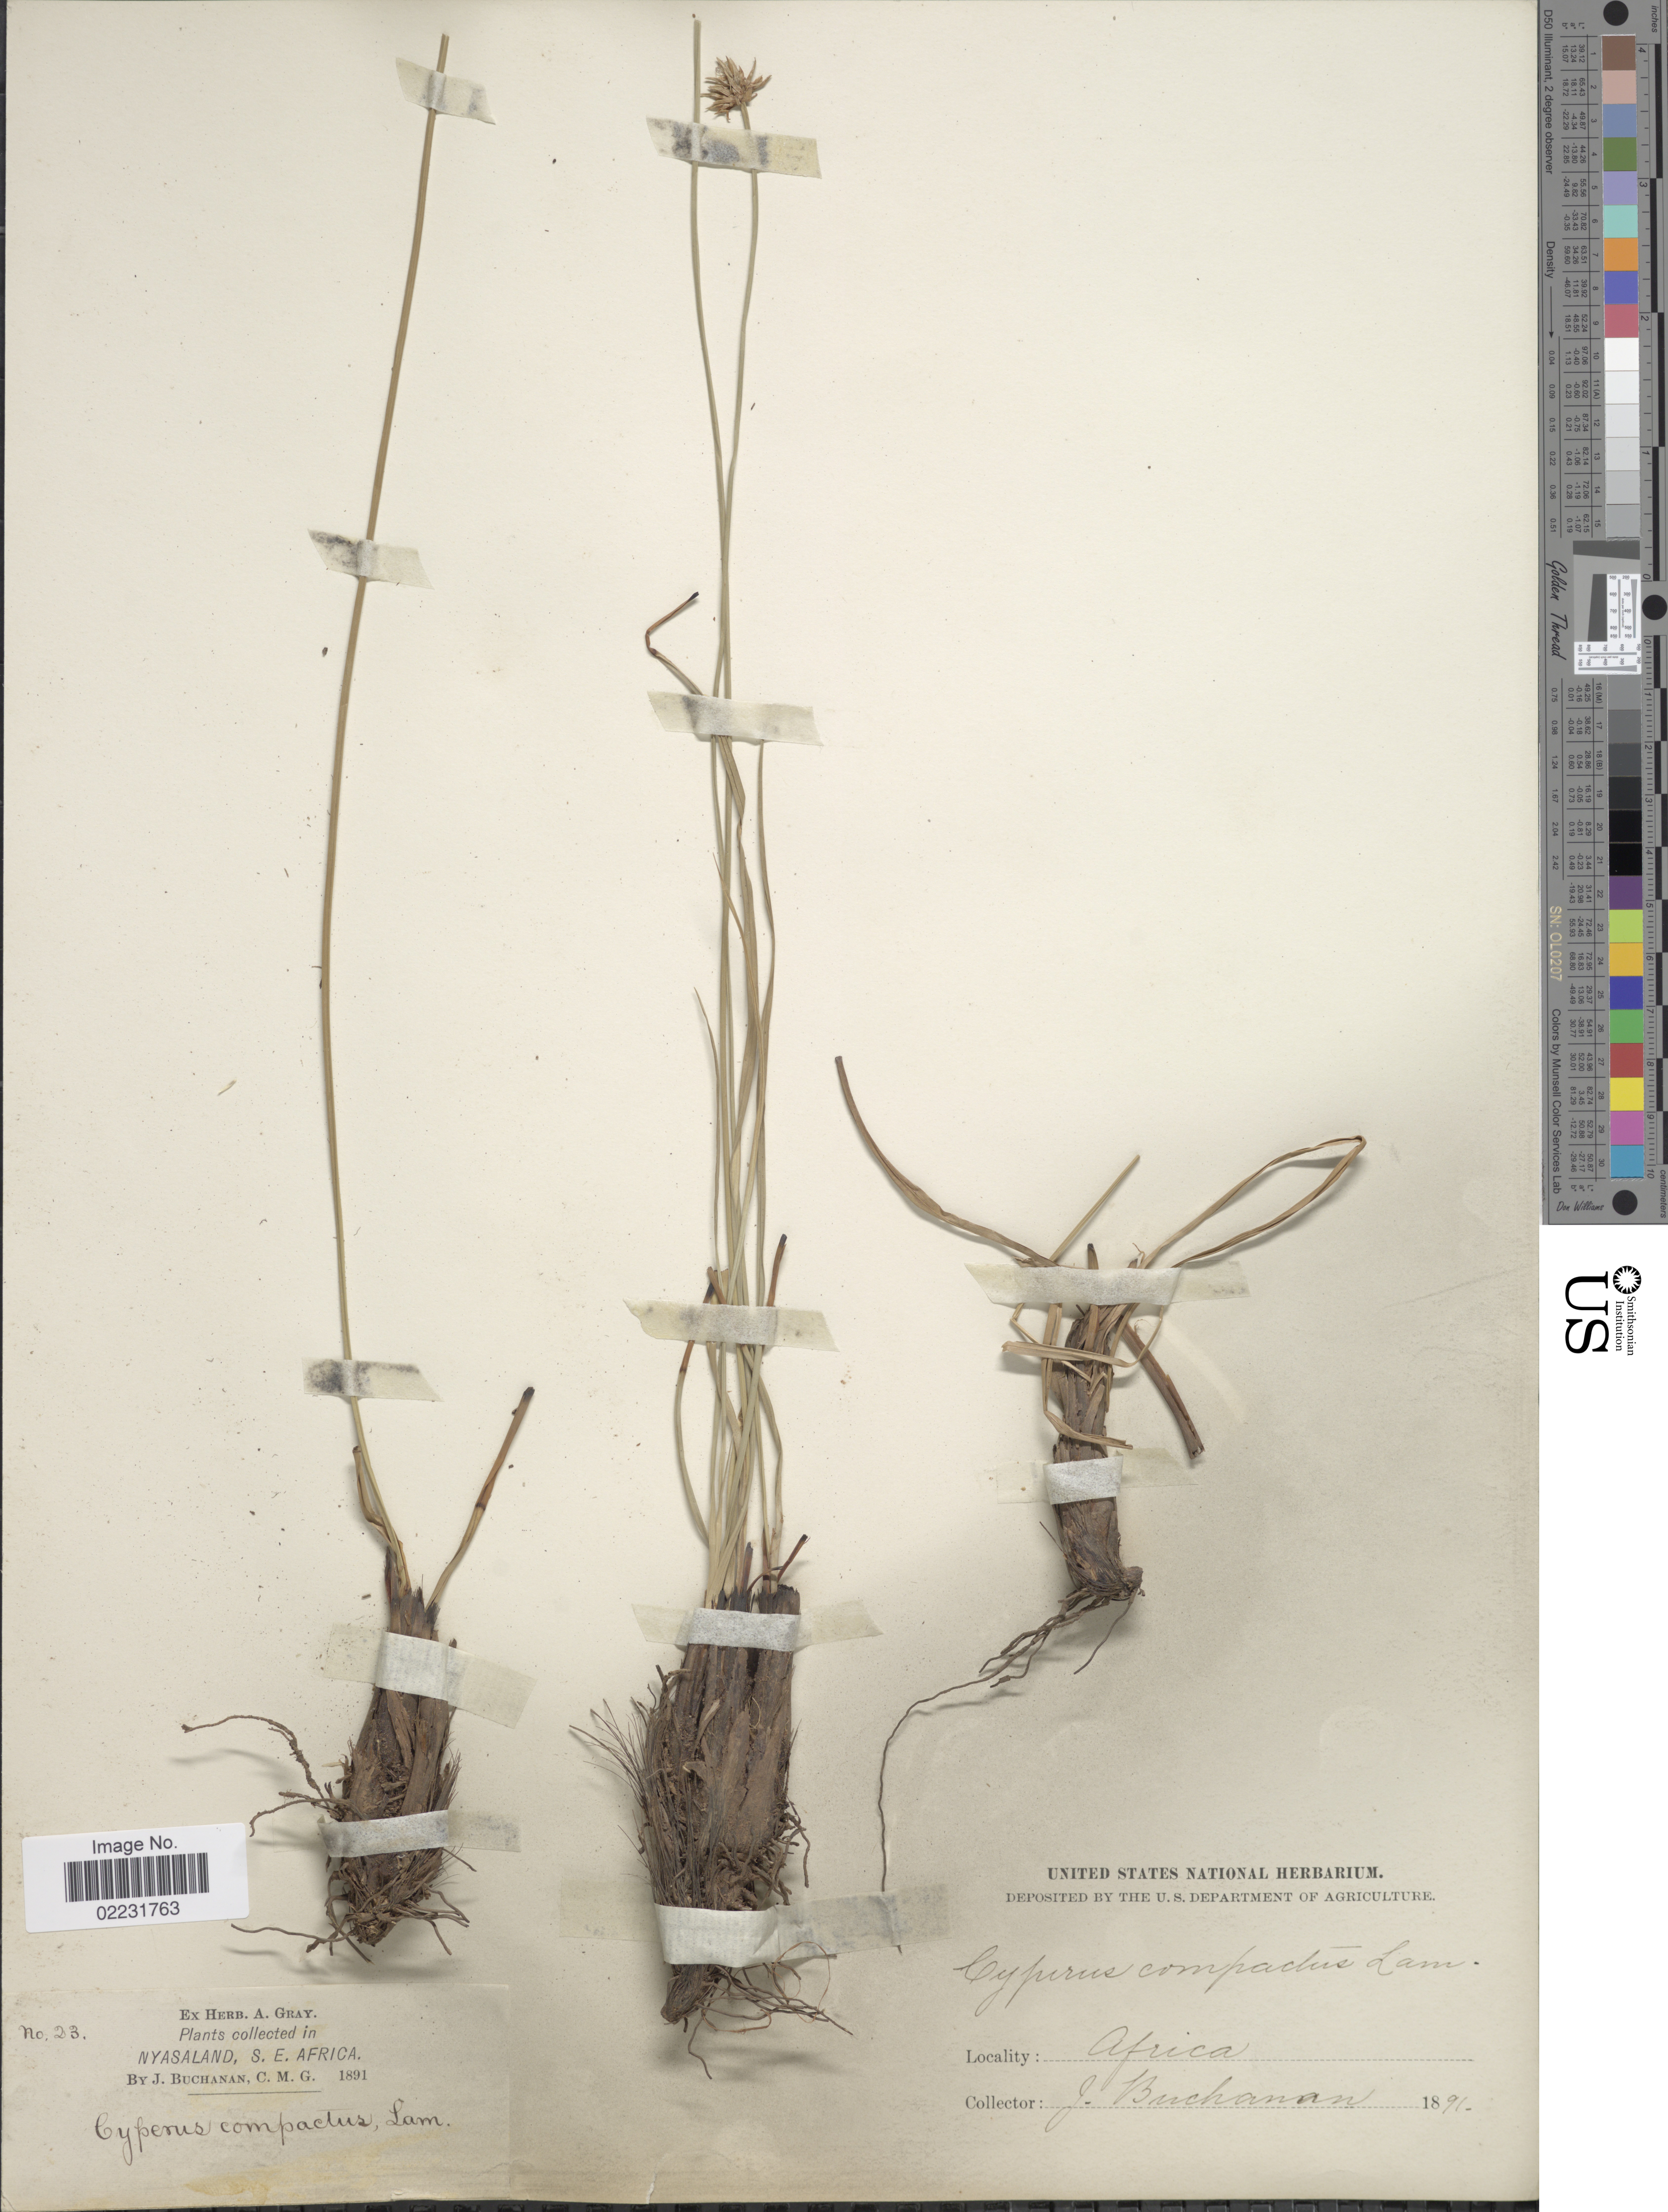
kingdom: Plantae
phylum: Tracheophyta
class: Liliopsida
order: Poales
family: Cyperaceae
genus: Cyperus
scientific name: Cyperus obtusiflorus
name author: Vahl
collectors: J. Buchanan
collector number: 23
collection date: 1891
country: Malawi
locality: Nyasaland, S.E. Africa